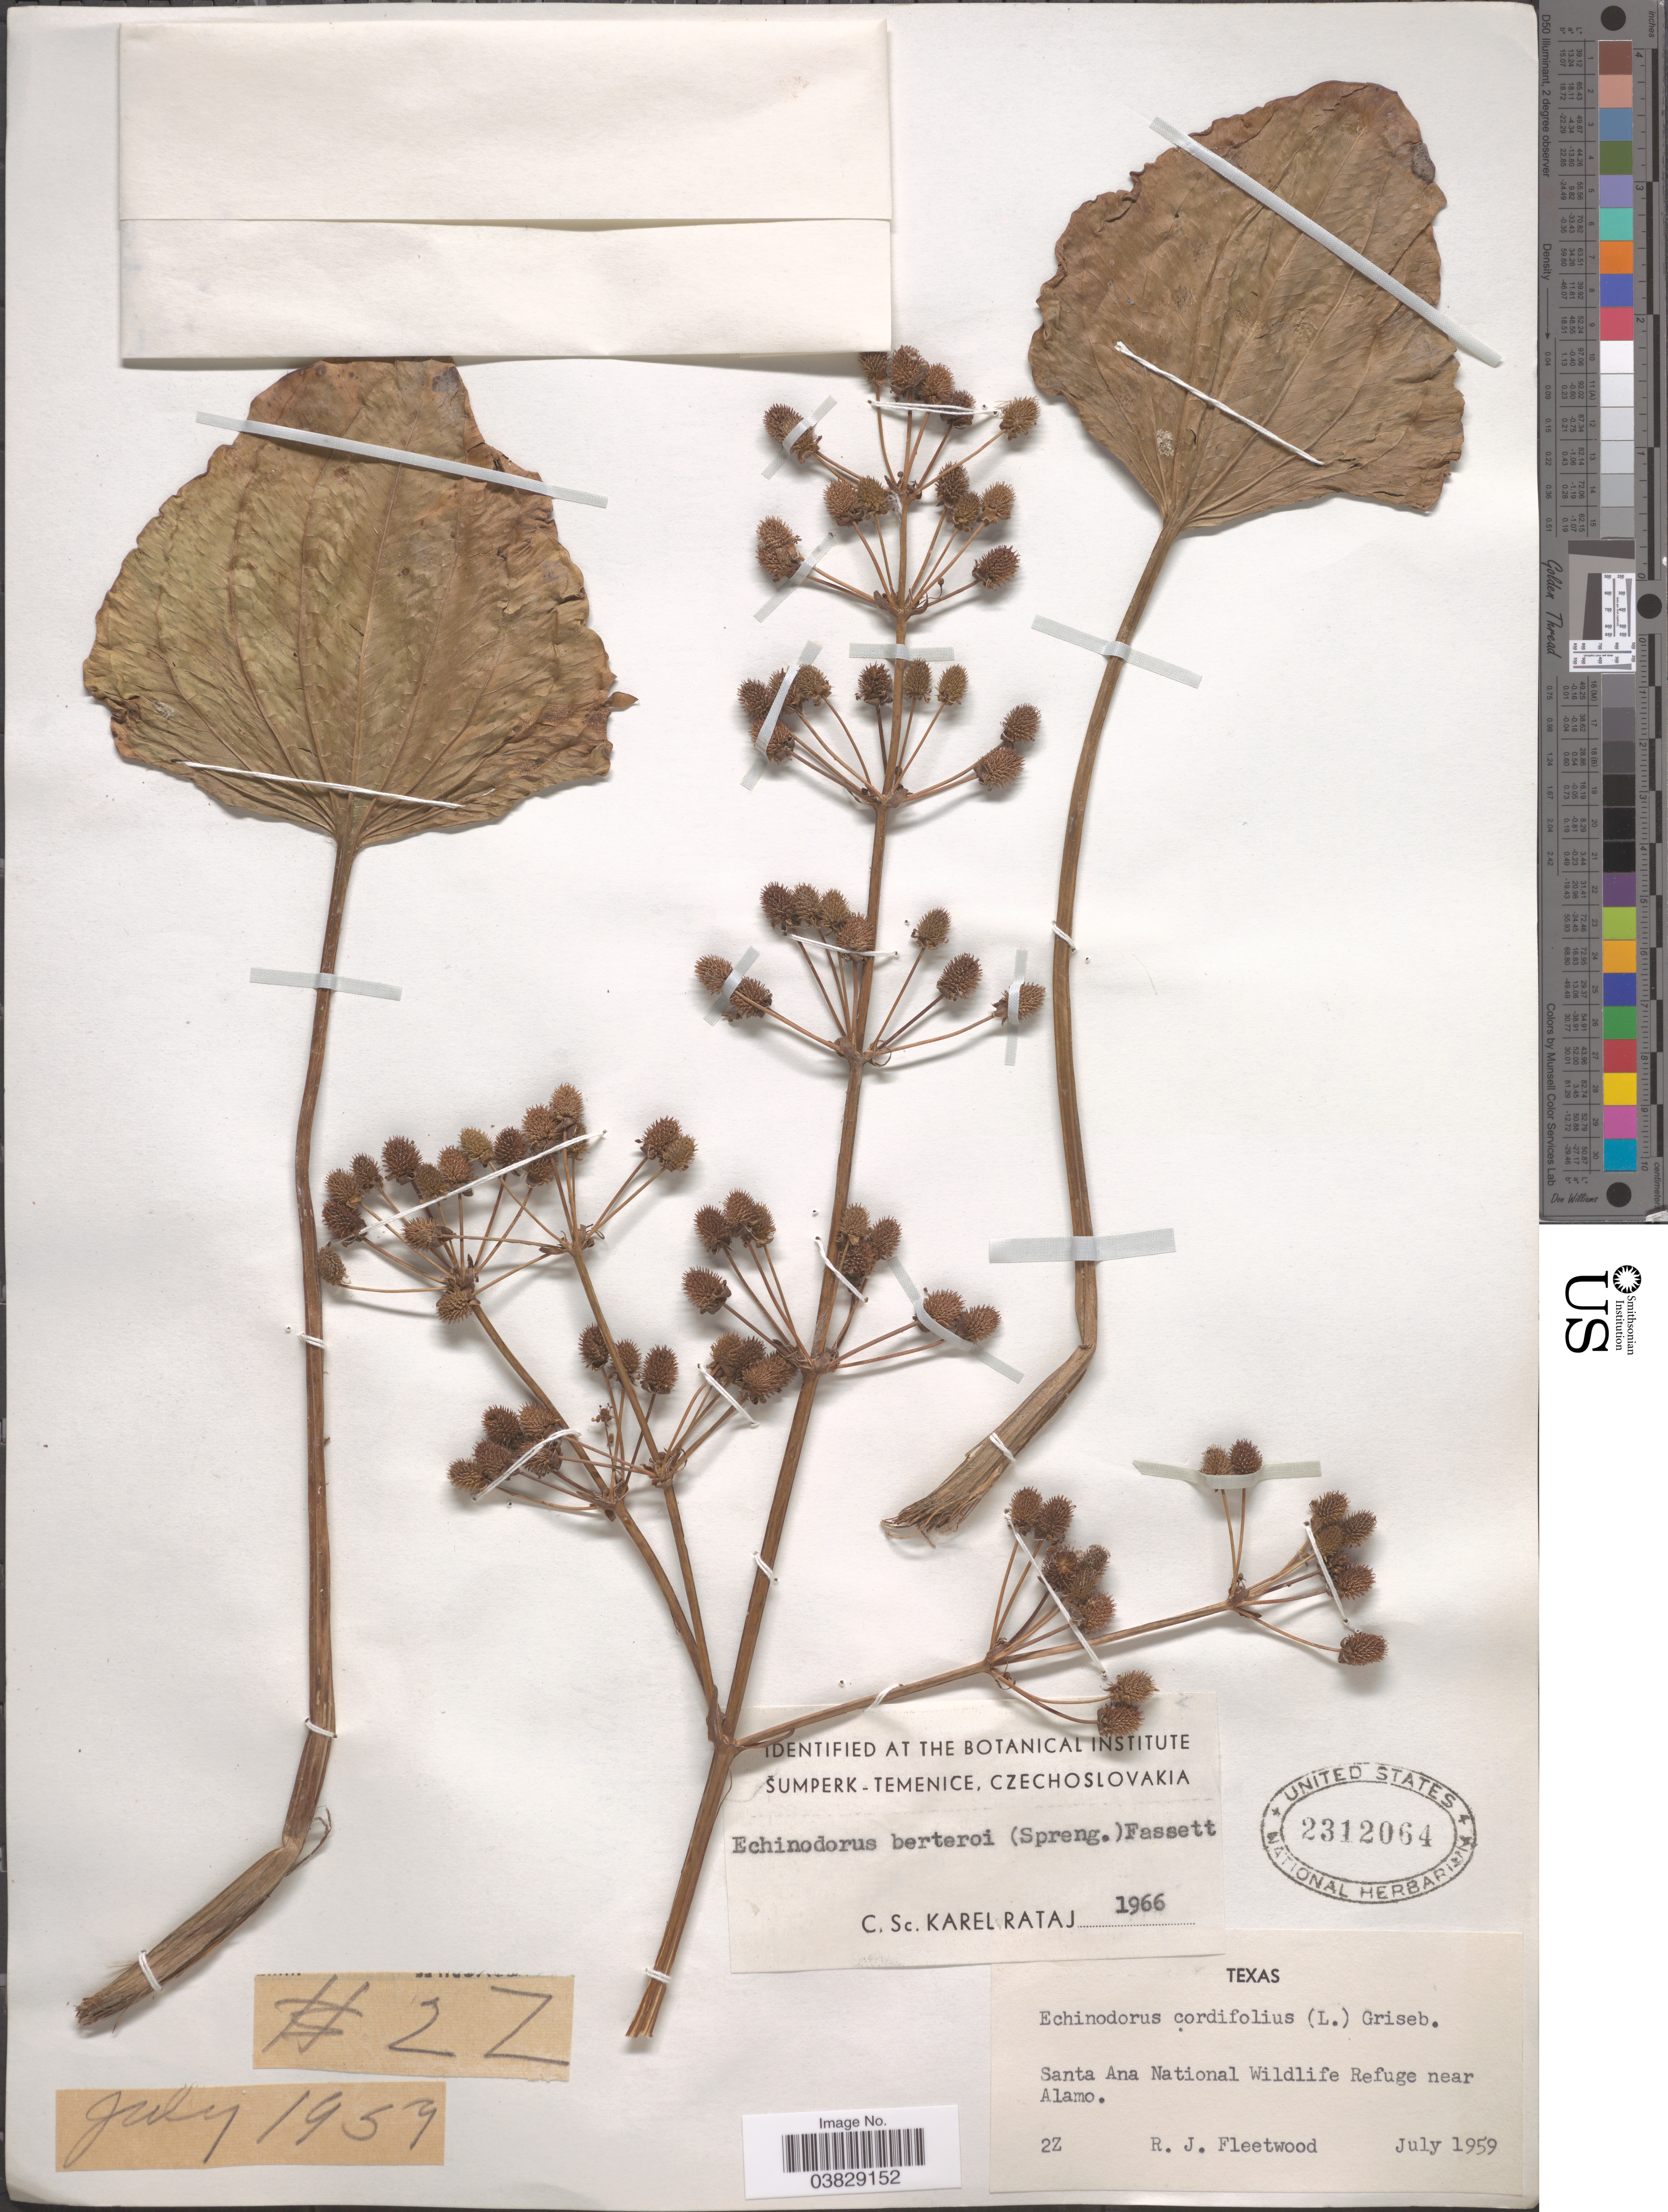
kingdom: Plantae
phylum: Tracheophyta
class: Liliopsida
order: Alismatales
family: Alismataceae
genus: Echinodorus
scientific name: Echinodorus berteroi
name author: (Spreng.) Fassett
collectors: R. J. Fleetwood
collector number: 2Z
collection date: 1959-07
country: United States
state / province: Texas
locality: Santa Ana National Wildlife Refuge near Alamo.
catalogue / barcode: US 2312064